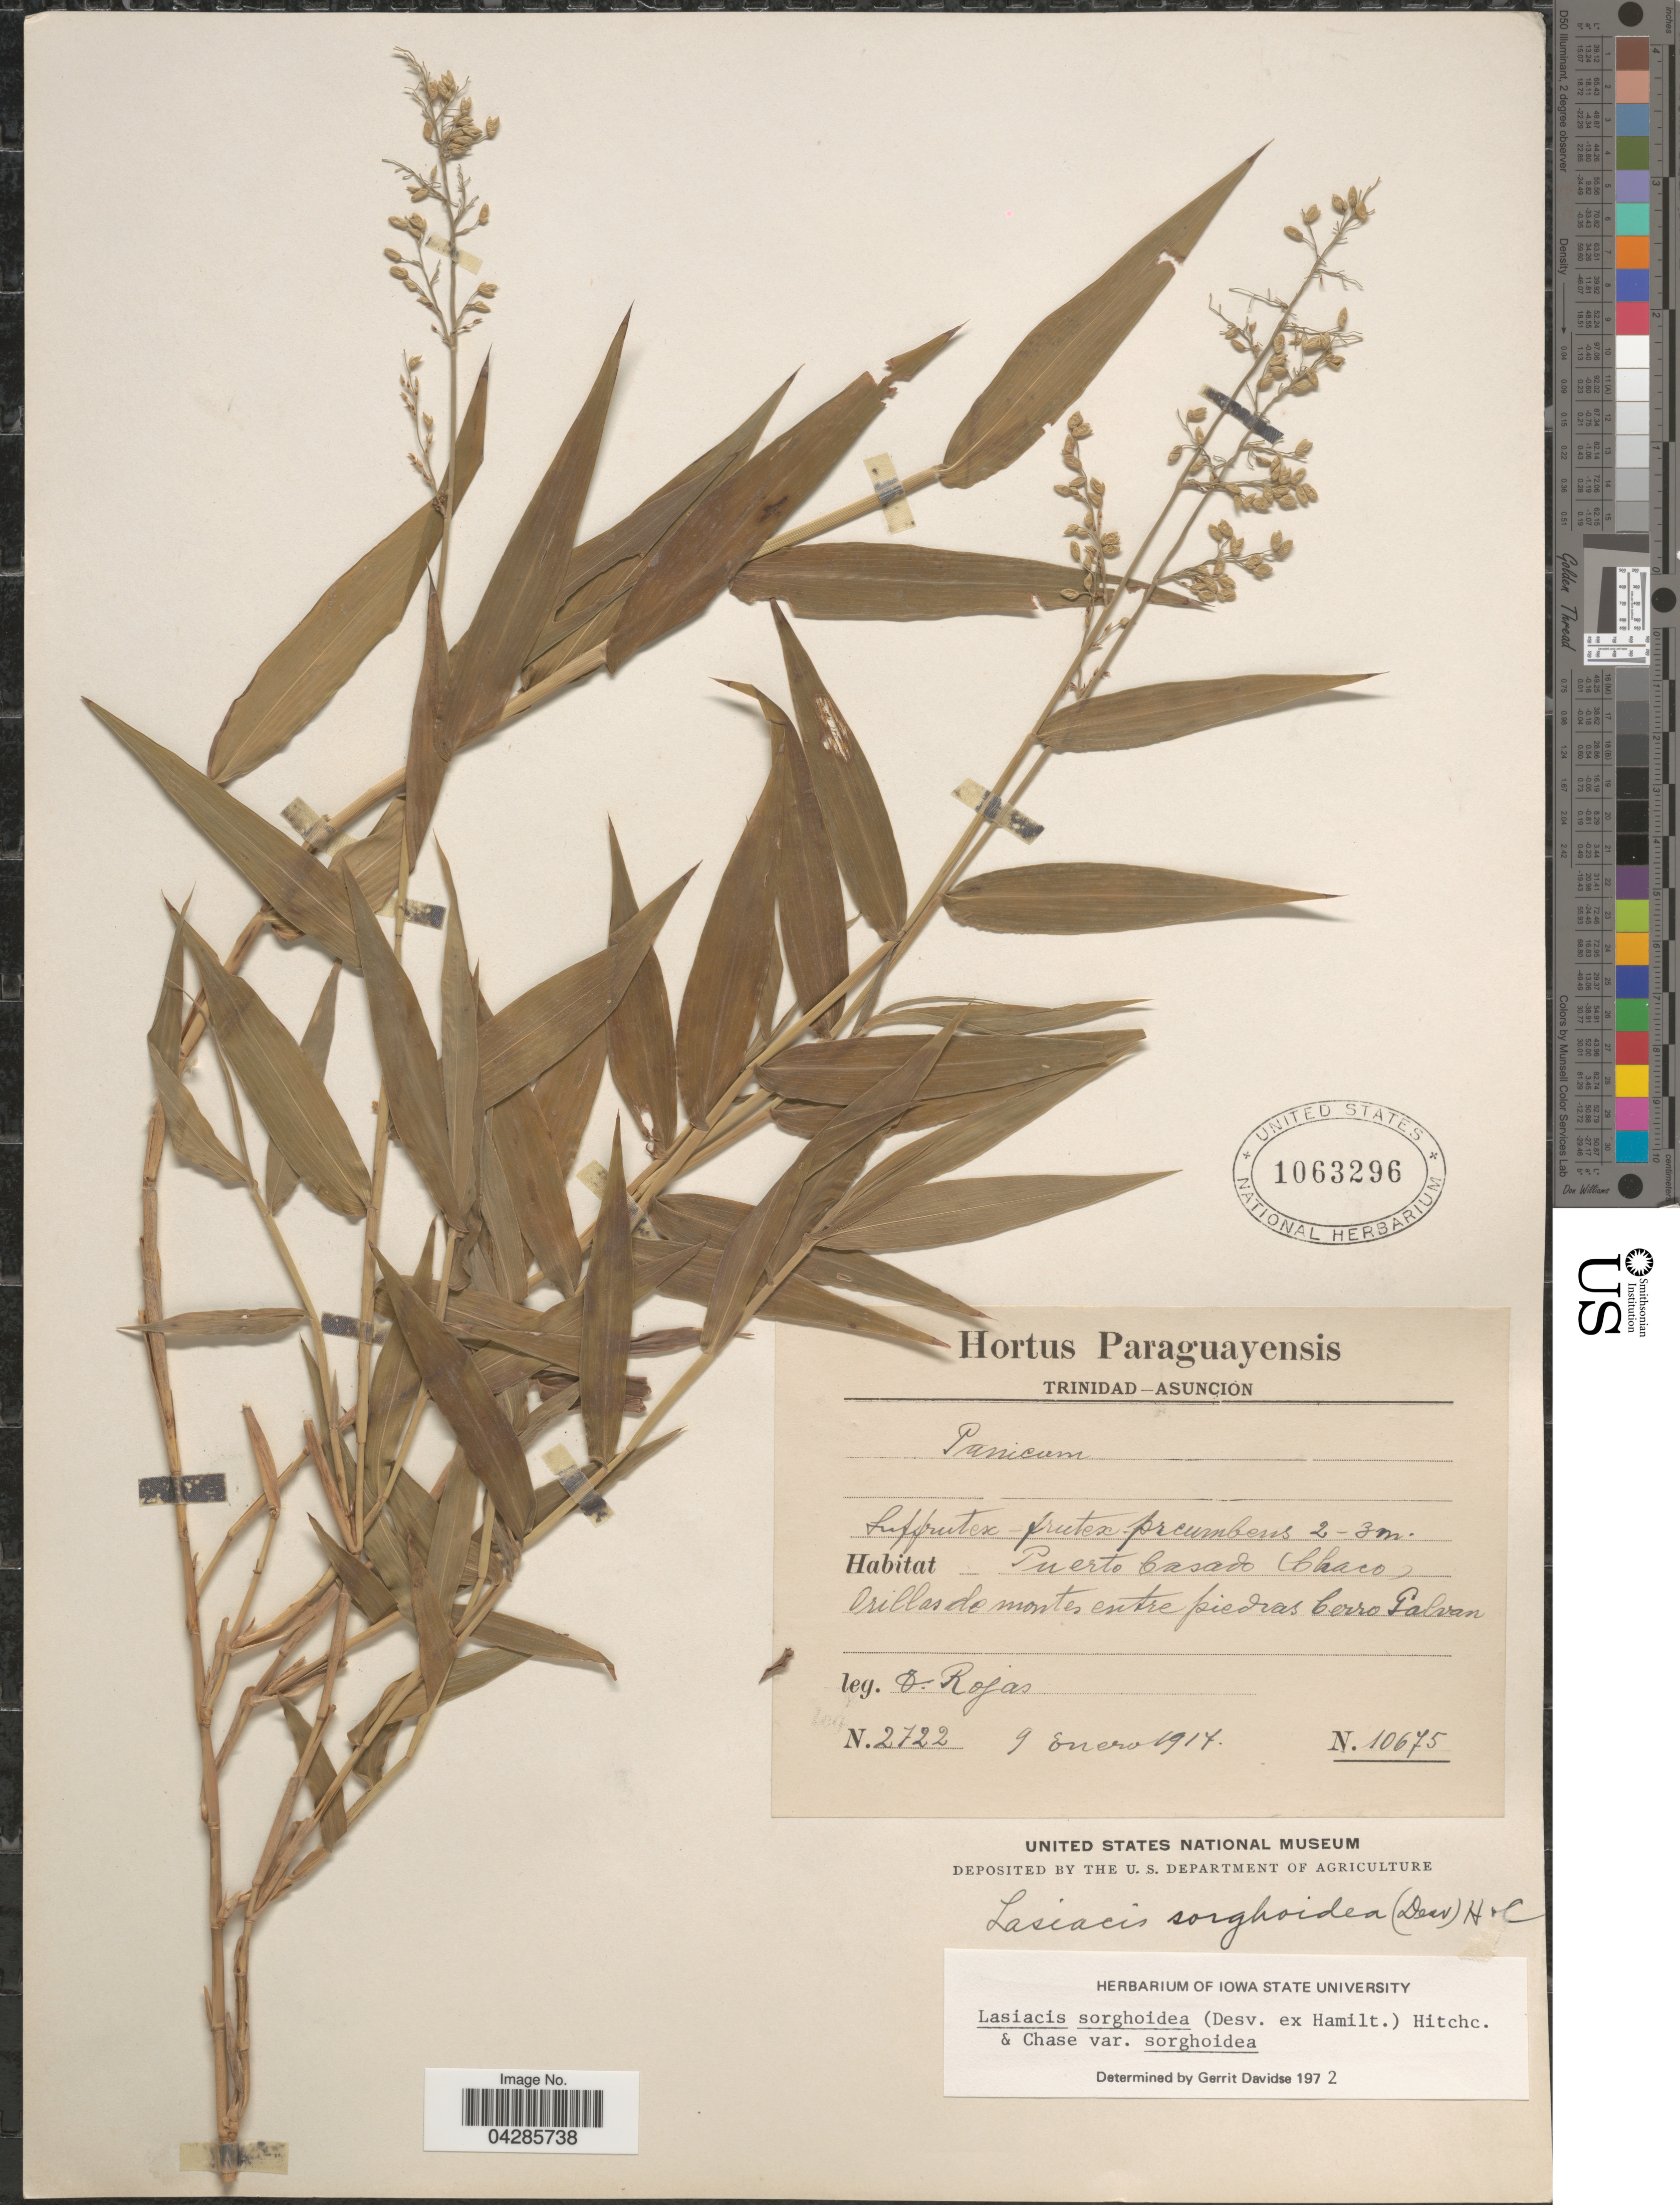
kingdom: Plantae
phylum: Tracheophyta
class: Liliopsida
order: Poales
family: Poaceae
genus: Lasiacis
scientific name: Lasiacis sorghoidea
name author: (Desv. ex Ham.) Hitchc. & Chase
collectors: T. Rojas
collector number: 2722/10675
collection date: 1914-01-09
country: Paraguay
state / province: Asuncion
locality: Trinidad - Asuncion. Puerto Casado (Chaco). Orillas de montes entre piedras Cerro Galvan.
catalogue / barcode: US 1063296